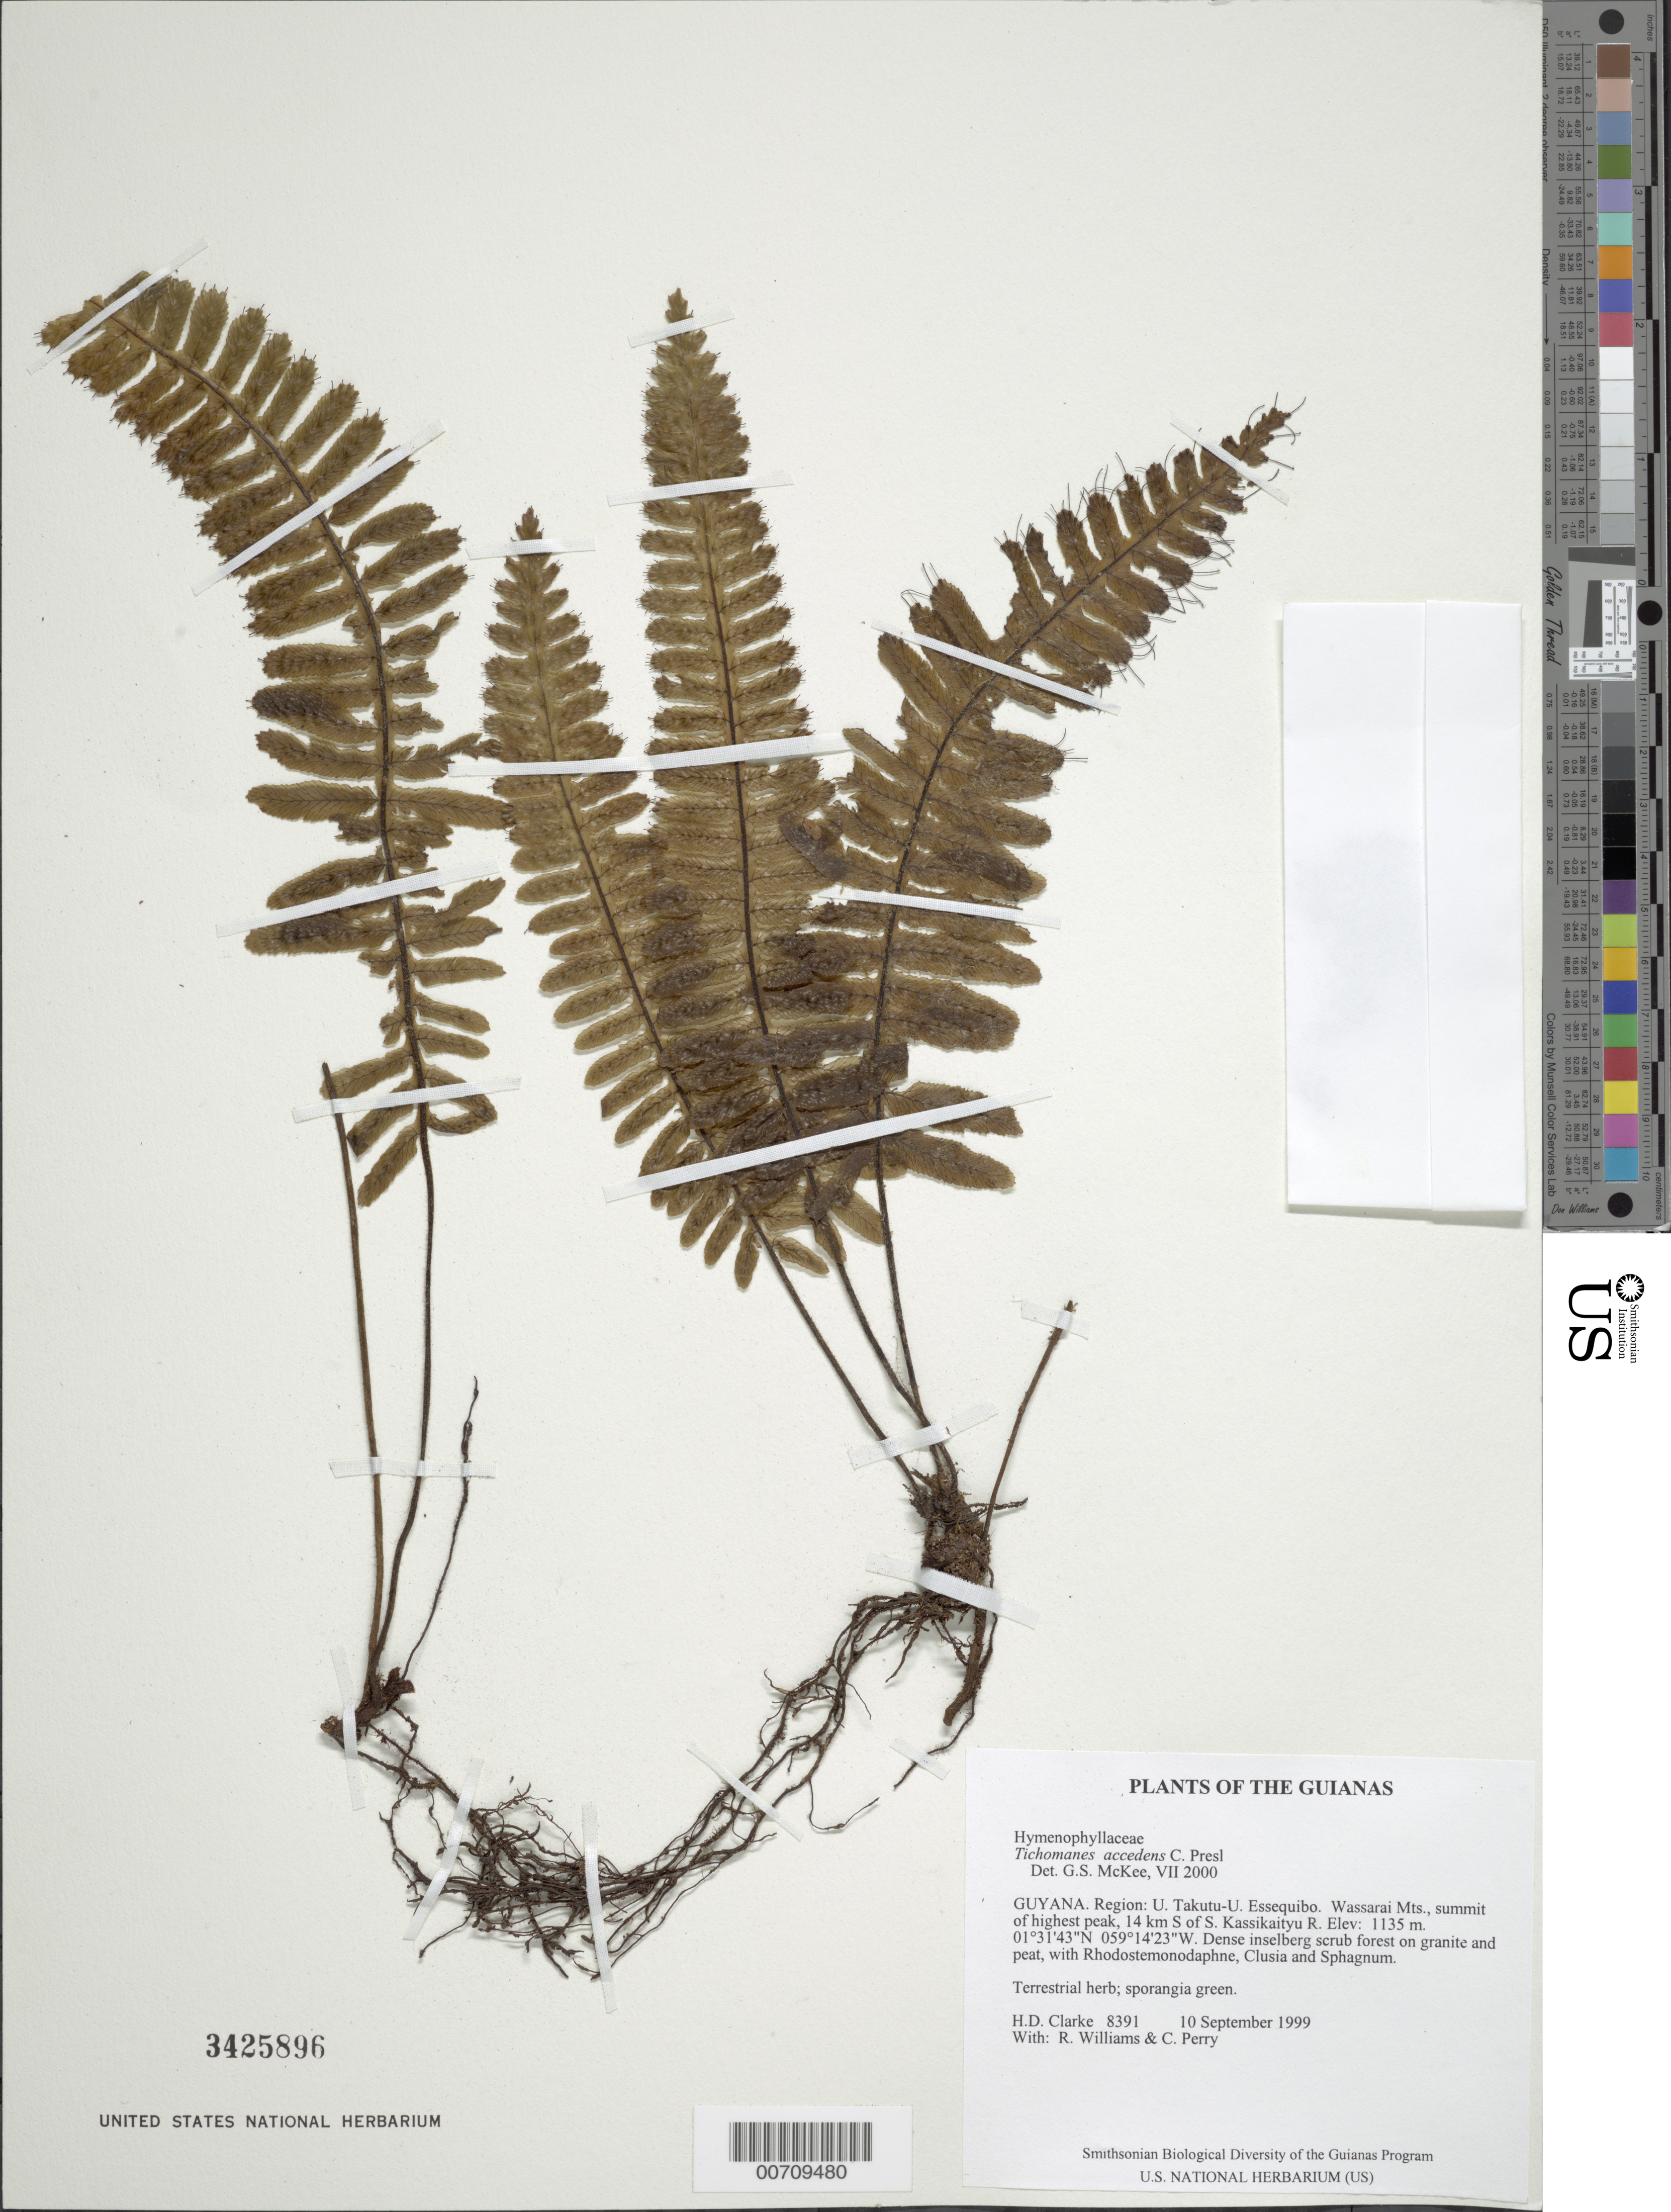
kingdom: Plantae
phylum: Tracheophyta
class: Polypodiopsida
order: Hymenophyllales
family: Hymenophyllaceae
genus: Trichomanes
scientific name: Trichomanes accedens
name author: C. Presl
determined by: McKee, G. S., (US), NMNH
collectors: H. D. Clarke, R. Williams & C. Perry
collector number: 8391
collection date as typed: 10 September 1999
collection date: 1999-09-10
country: Guyana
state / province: U. Takutu-U. Essequibo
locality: Wassarai Mts., summit of highest peak, 14 km S of S. Kassikaityu R.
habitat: Dense inselberg scrub forest on granite and peat, with Rhodostemonodaphne, Clusia and Sphagnum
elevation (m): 1135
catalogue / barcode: US 3425896